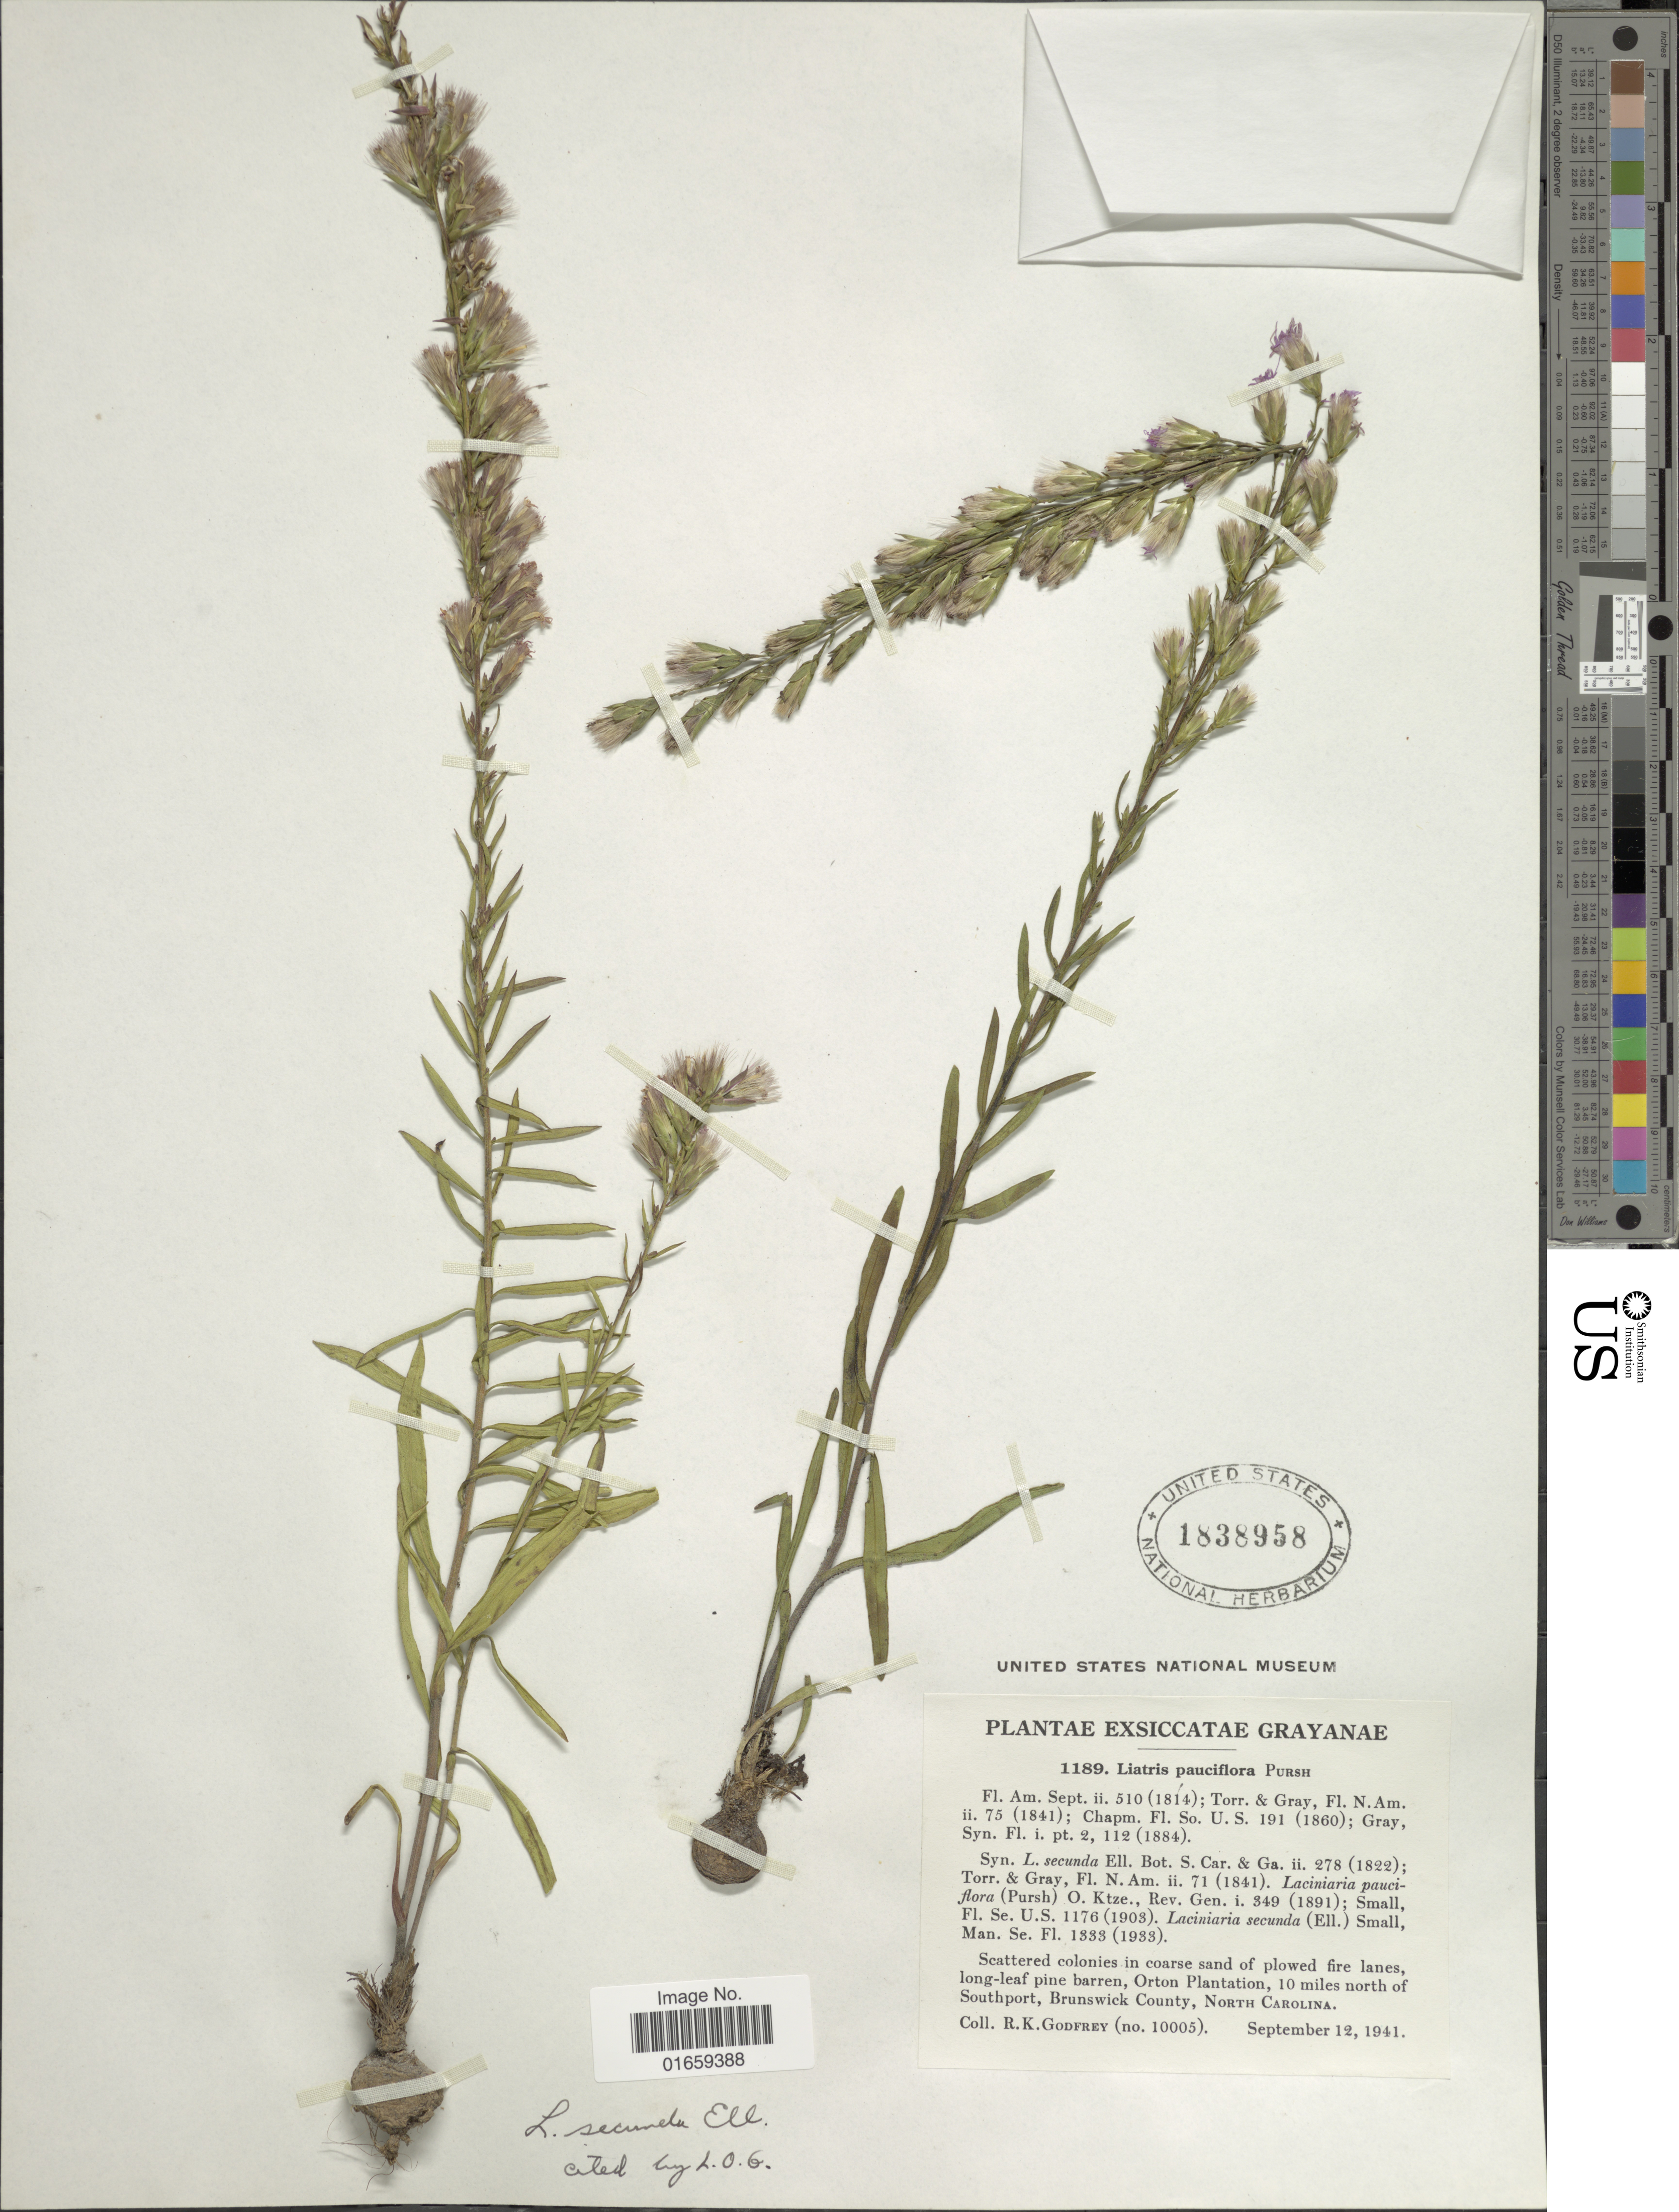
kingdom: Plantae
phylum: Tracheophyta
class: Magnoliopsida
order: Asterales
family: Asteraceae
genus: Liatris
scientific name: Liatris secunda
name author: Elliott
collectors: R. K. Godfrey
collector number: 10005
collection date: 1941-09-12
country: United States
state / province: North Carolina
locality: Exsiccatae Grayanae, Orton Plantation, 10 miles north of Southport, Brunswick County, North Carolina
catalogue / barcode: US 1838958